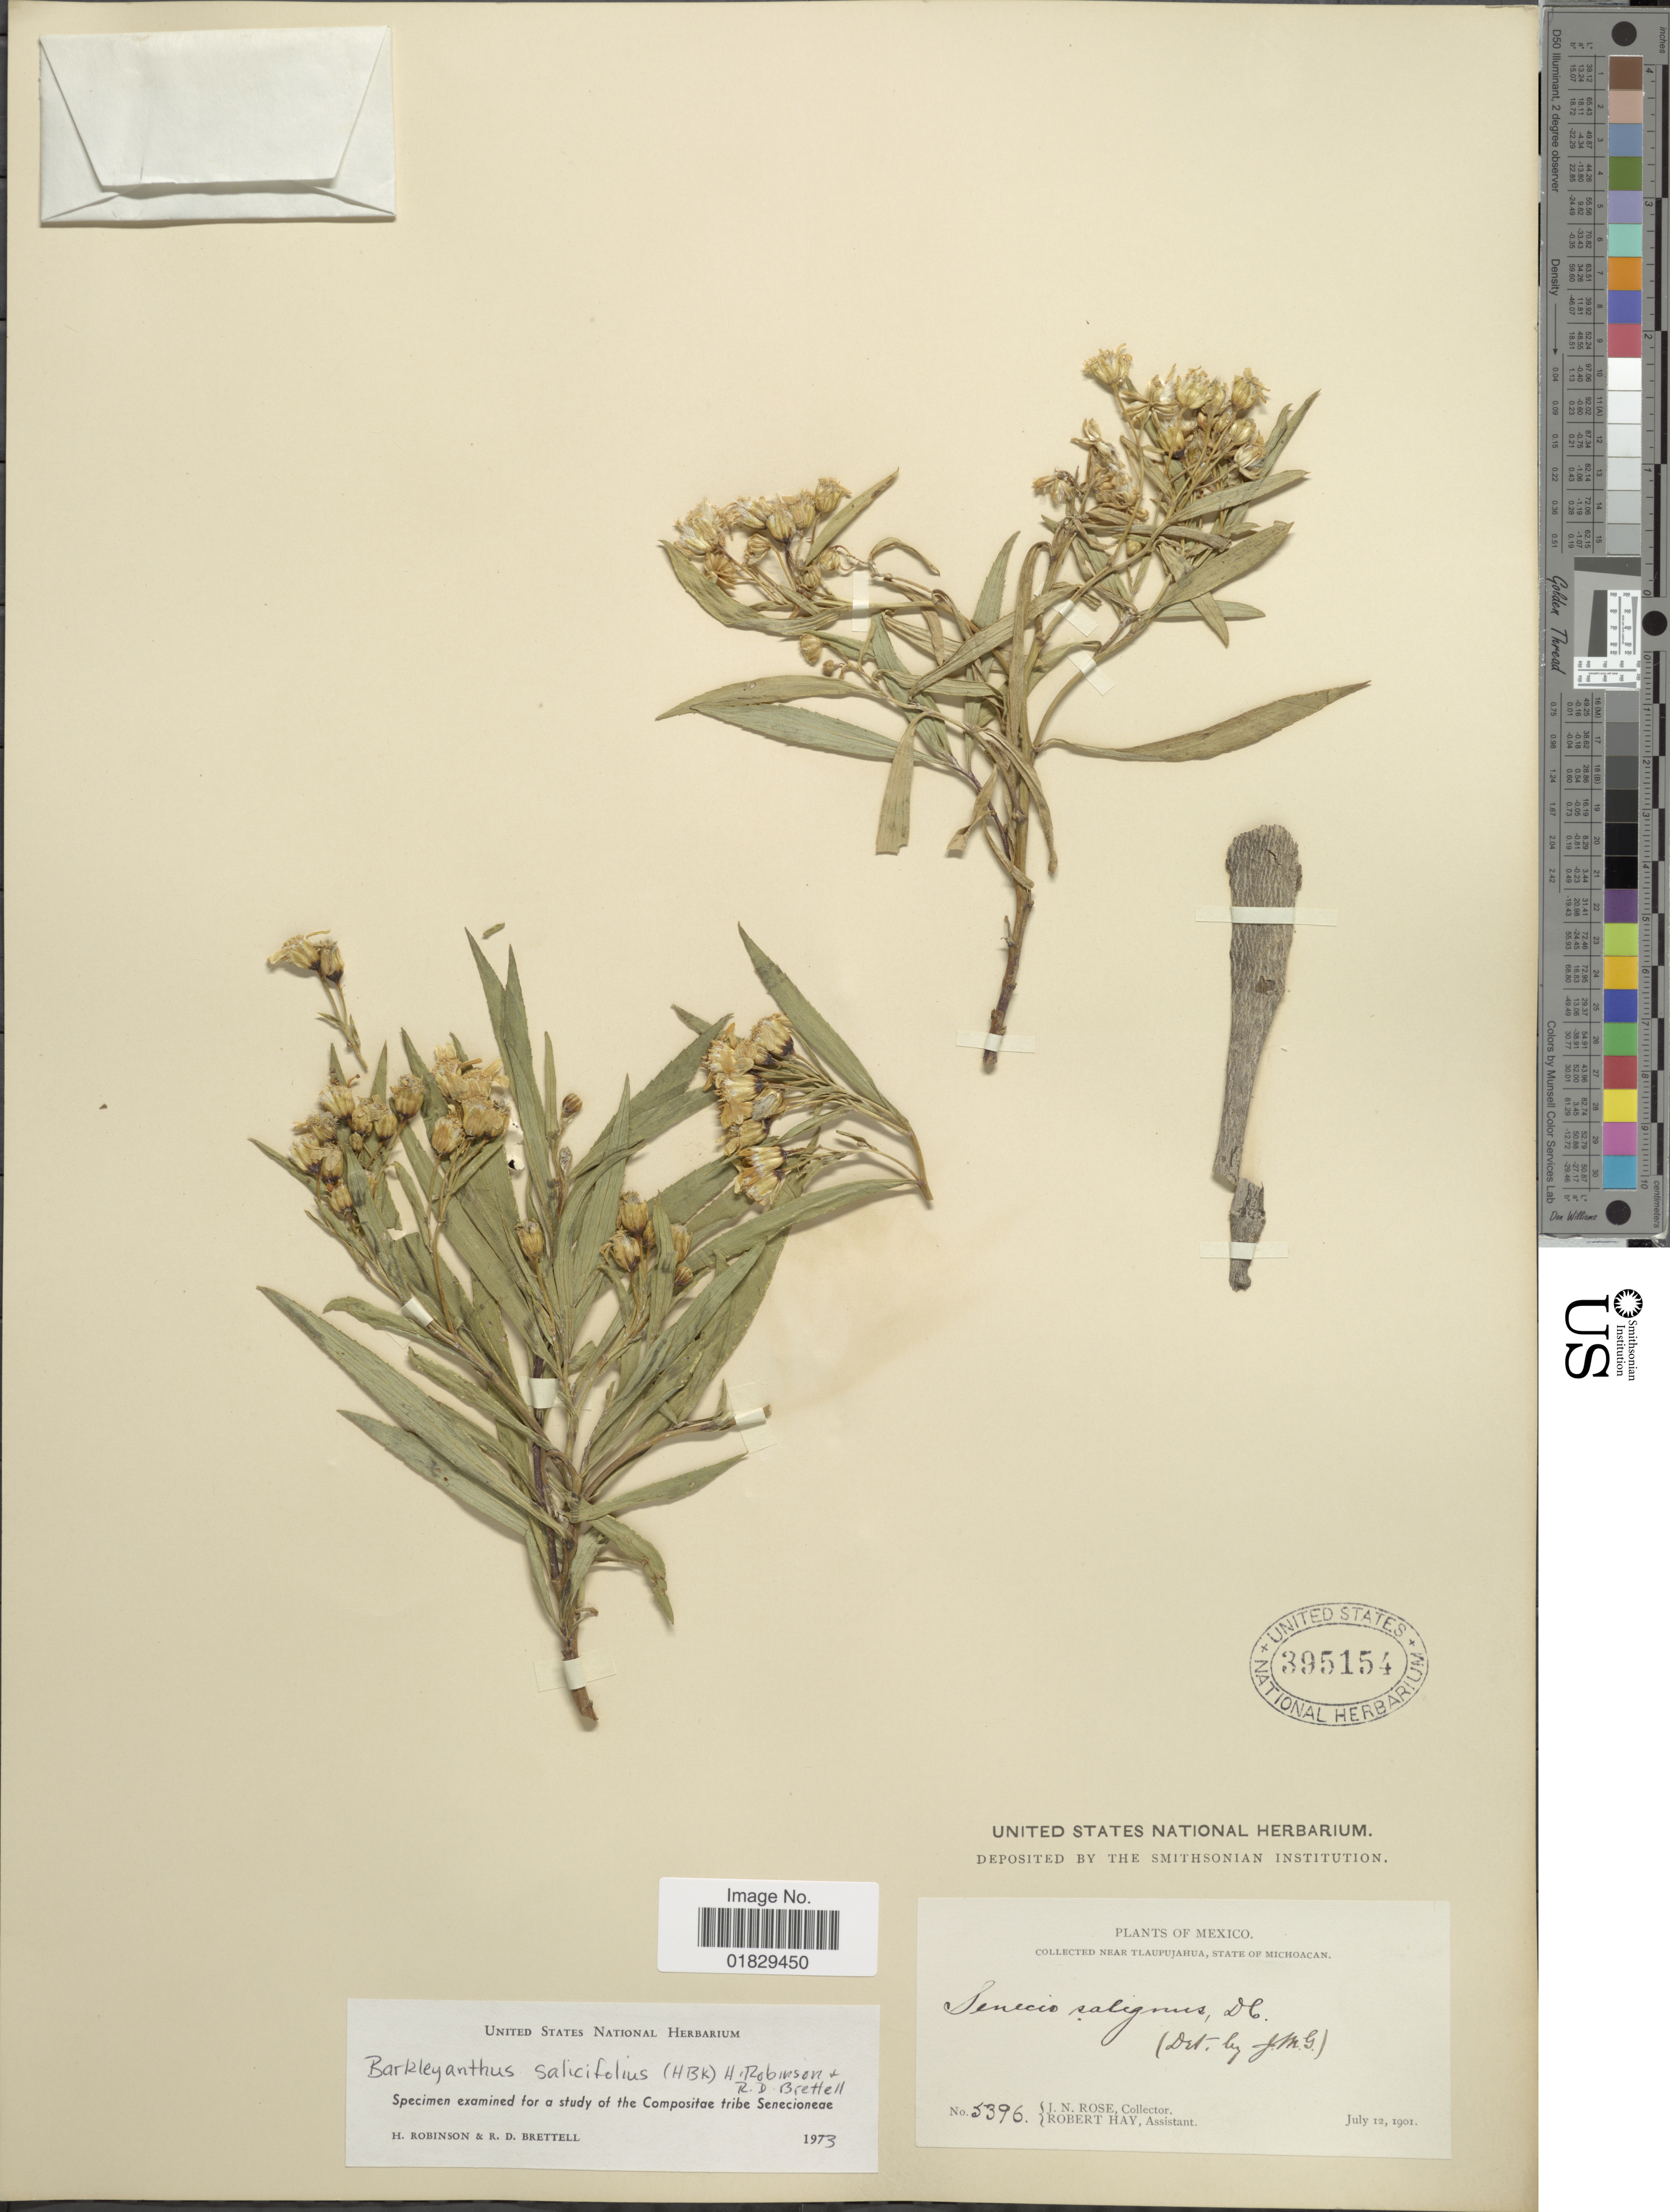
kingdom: Plantae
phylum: Tracheophyta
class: Magnoliopsida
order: Asterales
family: Asteraceae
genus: Barkleyanthus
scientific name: Barkleyanthus salicifolius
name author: (Kunth) H. Rob. & Brettell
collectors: J. N. Rose & R. Hay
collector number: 5396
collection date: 1901-07-12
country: Mexico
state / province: Michoacán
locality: Near Tlaupujahua, State of Michoacan.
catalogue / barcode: US 395154